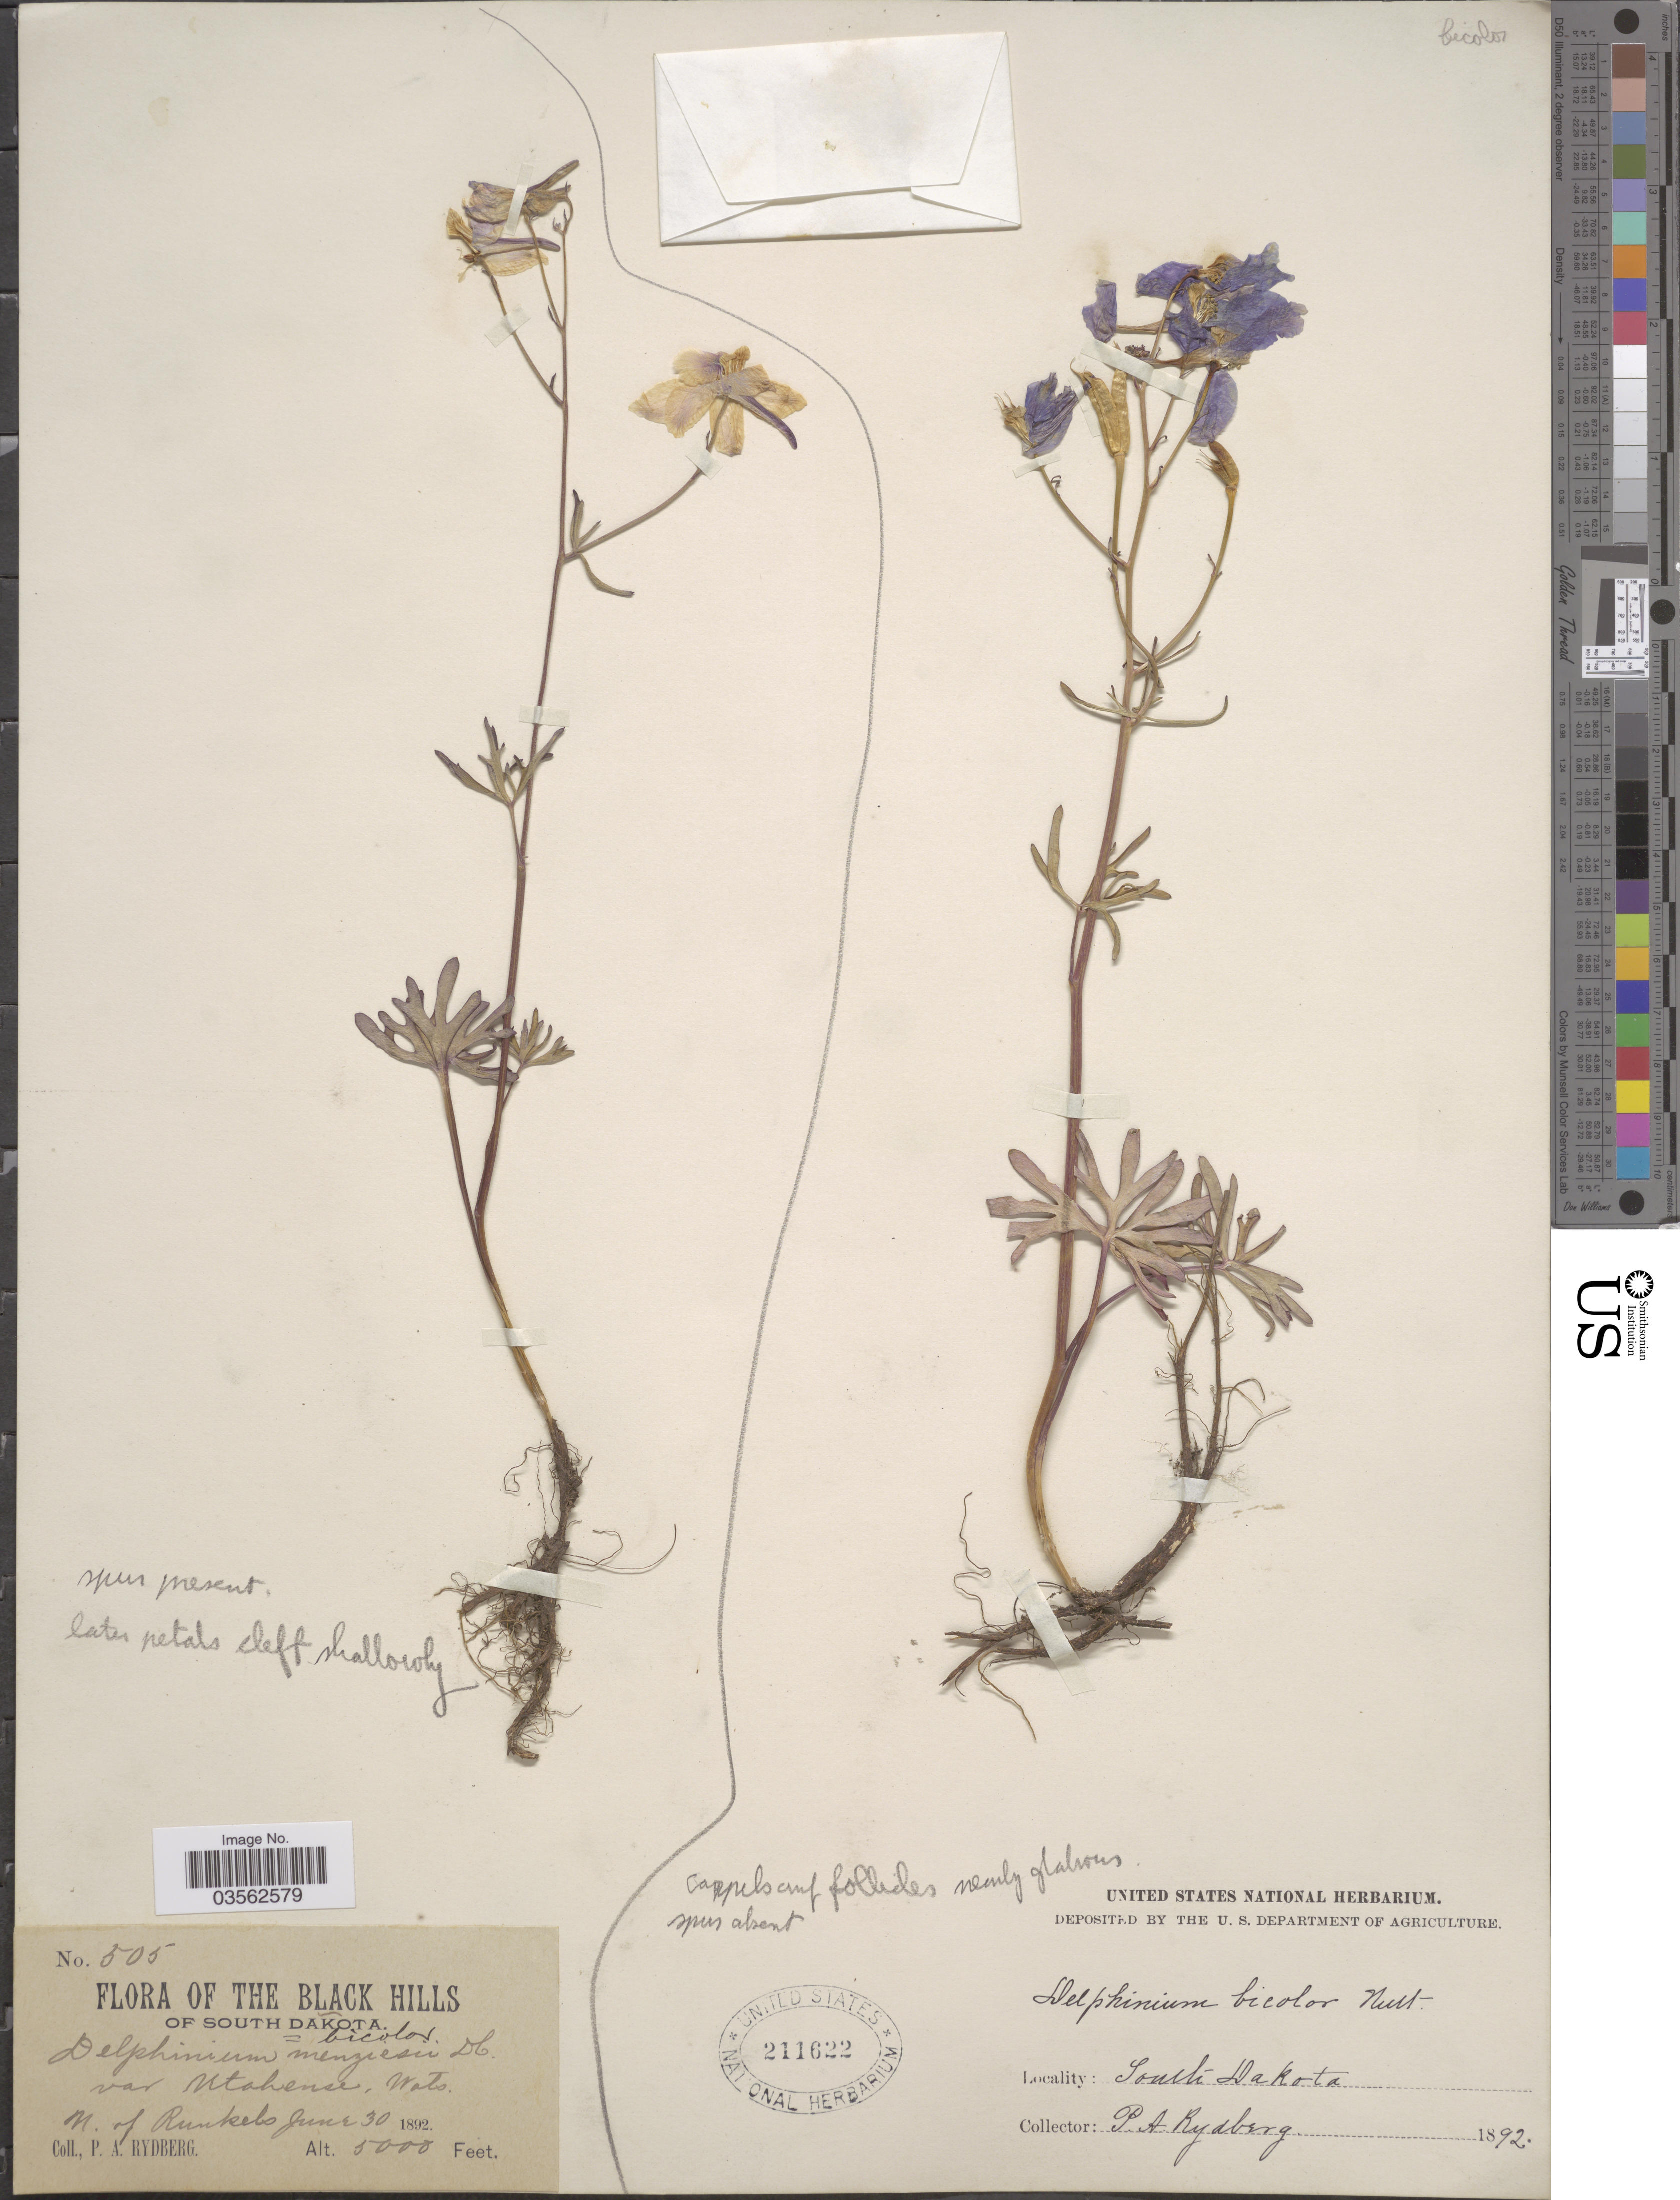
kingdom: Plantae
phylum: Tracheophyta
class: Magnoliopsida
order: Ranunculales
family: Ranunculaceae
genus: Delphinium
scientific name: Delphinium bicolor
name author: Nutt.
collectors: P. A. Rydberg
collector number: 505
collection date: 1892-06-30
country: United States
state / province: South Dakota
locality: The Black Hills of South Dakota. N. of Runkels.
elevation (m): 1524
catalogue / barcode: US 211622